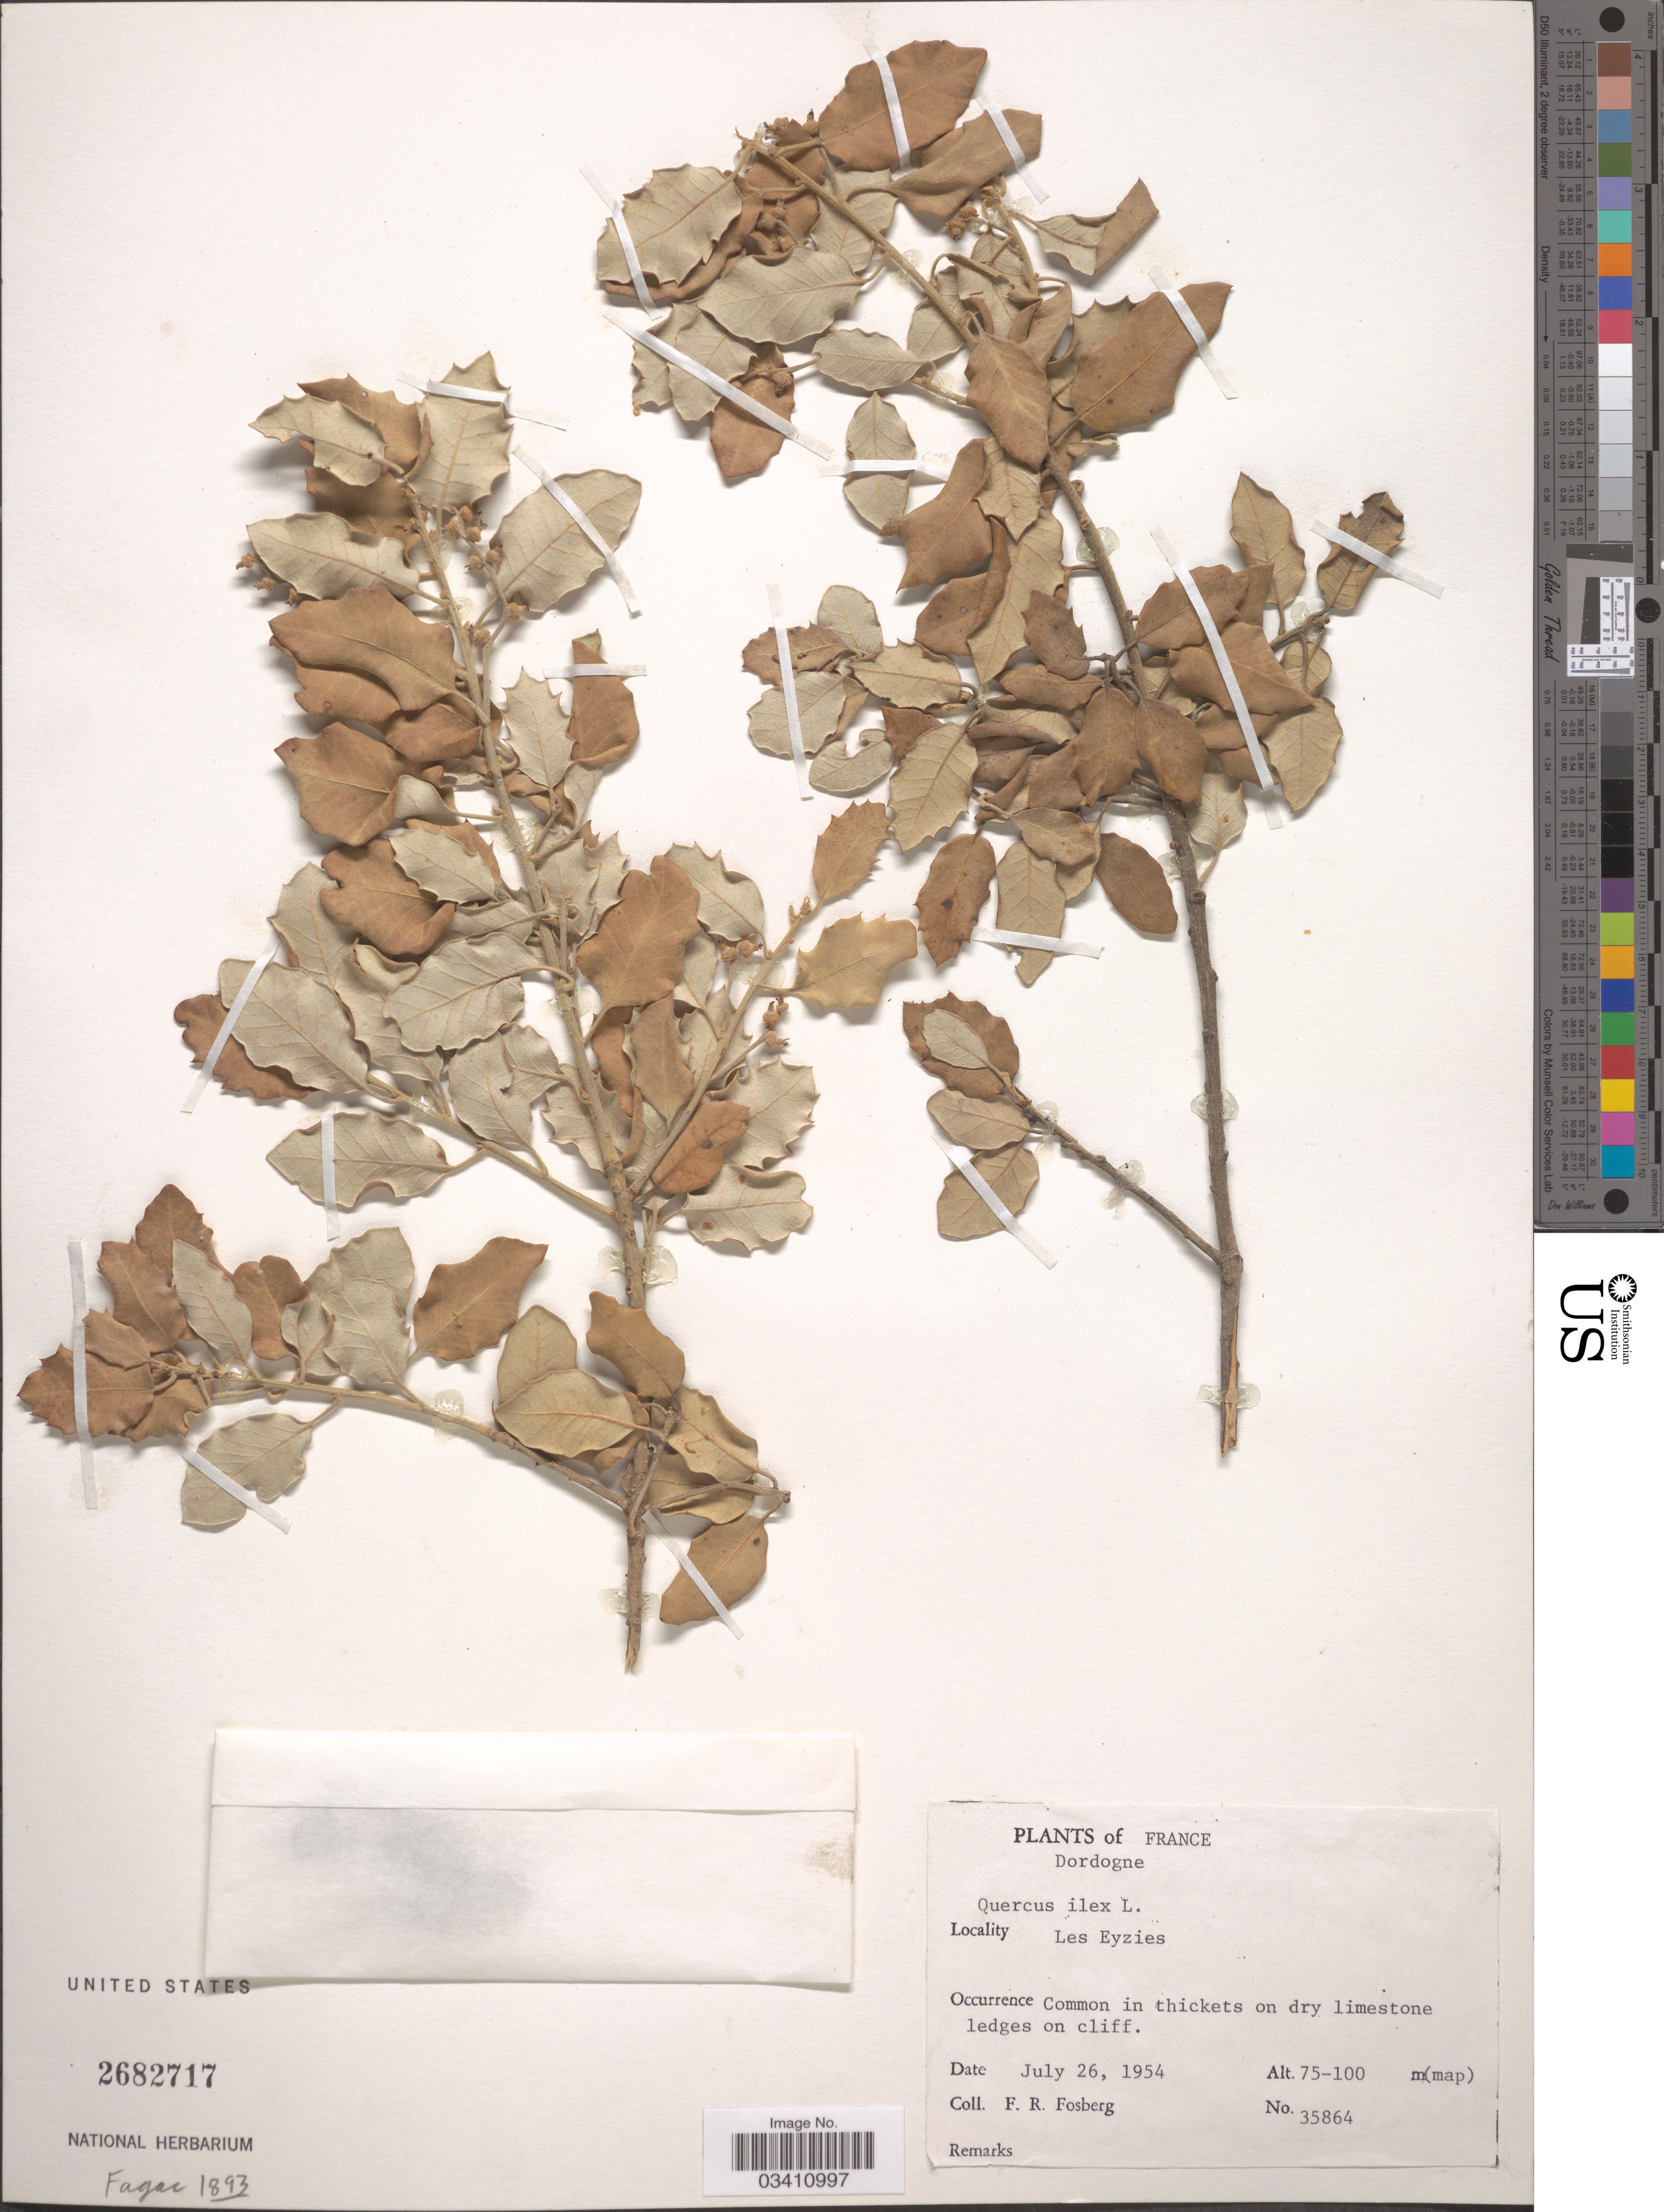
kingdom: Plantae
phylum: Tracheophyta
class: Magnoliopsida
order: Fagales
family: Fagaceae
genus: Quercus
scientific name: Quercus ilex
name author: Lour.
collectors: F. R. Fosberg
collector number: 35864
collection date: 1954-07-26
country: France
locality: Dordogne. Les Eyzies.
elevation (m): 75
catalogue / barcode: US 2682717